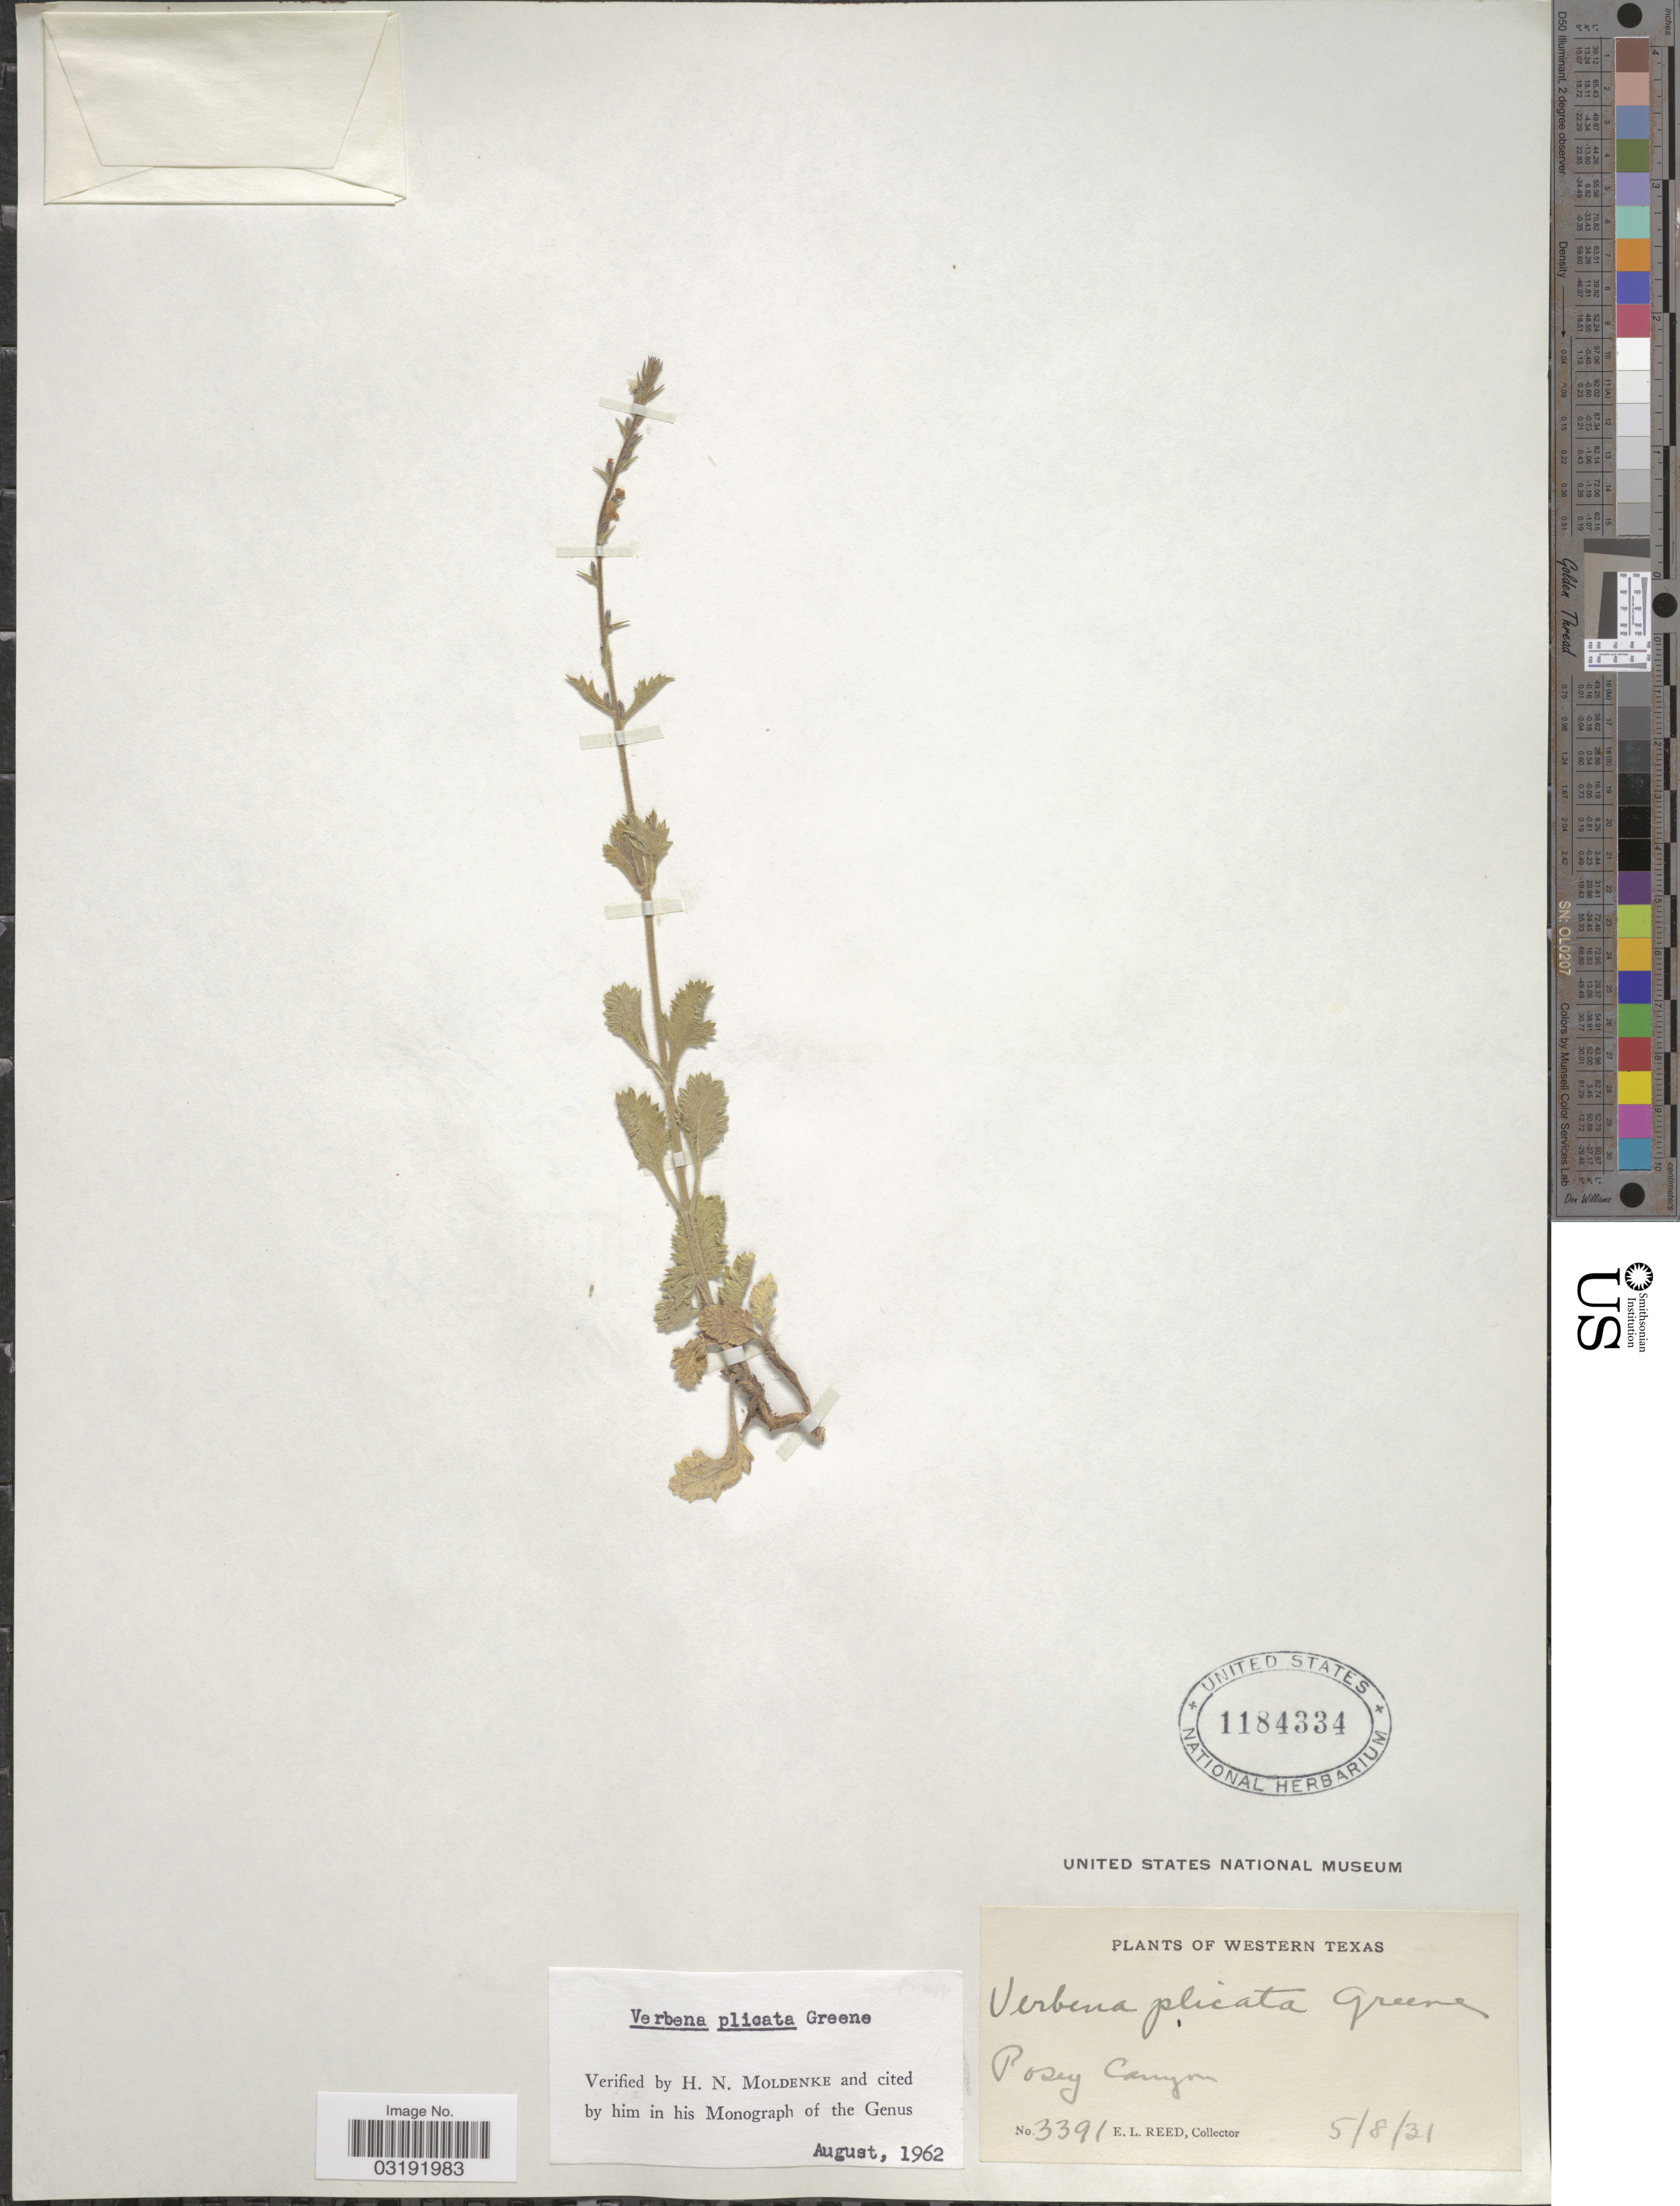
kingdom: Plantae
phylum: Tracheophyta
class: Magnoliopsida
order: Lamiales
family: Verbenaceae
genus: Verbena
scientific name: Verbena plicata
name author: Greene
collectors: E. Reed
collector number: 3391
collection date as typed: Transcribed d/m/y: 8/5/31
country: United States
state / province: Texas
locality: Western Texas. Posey Canyon.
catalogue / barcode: US 1184334